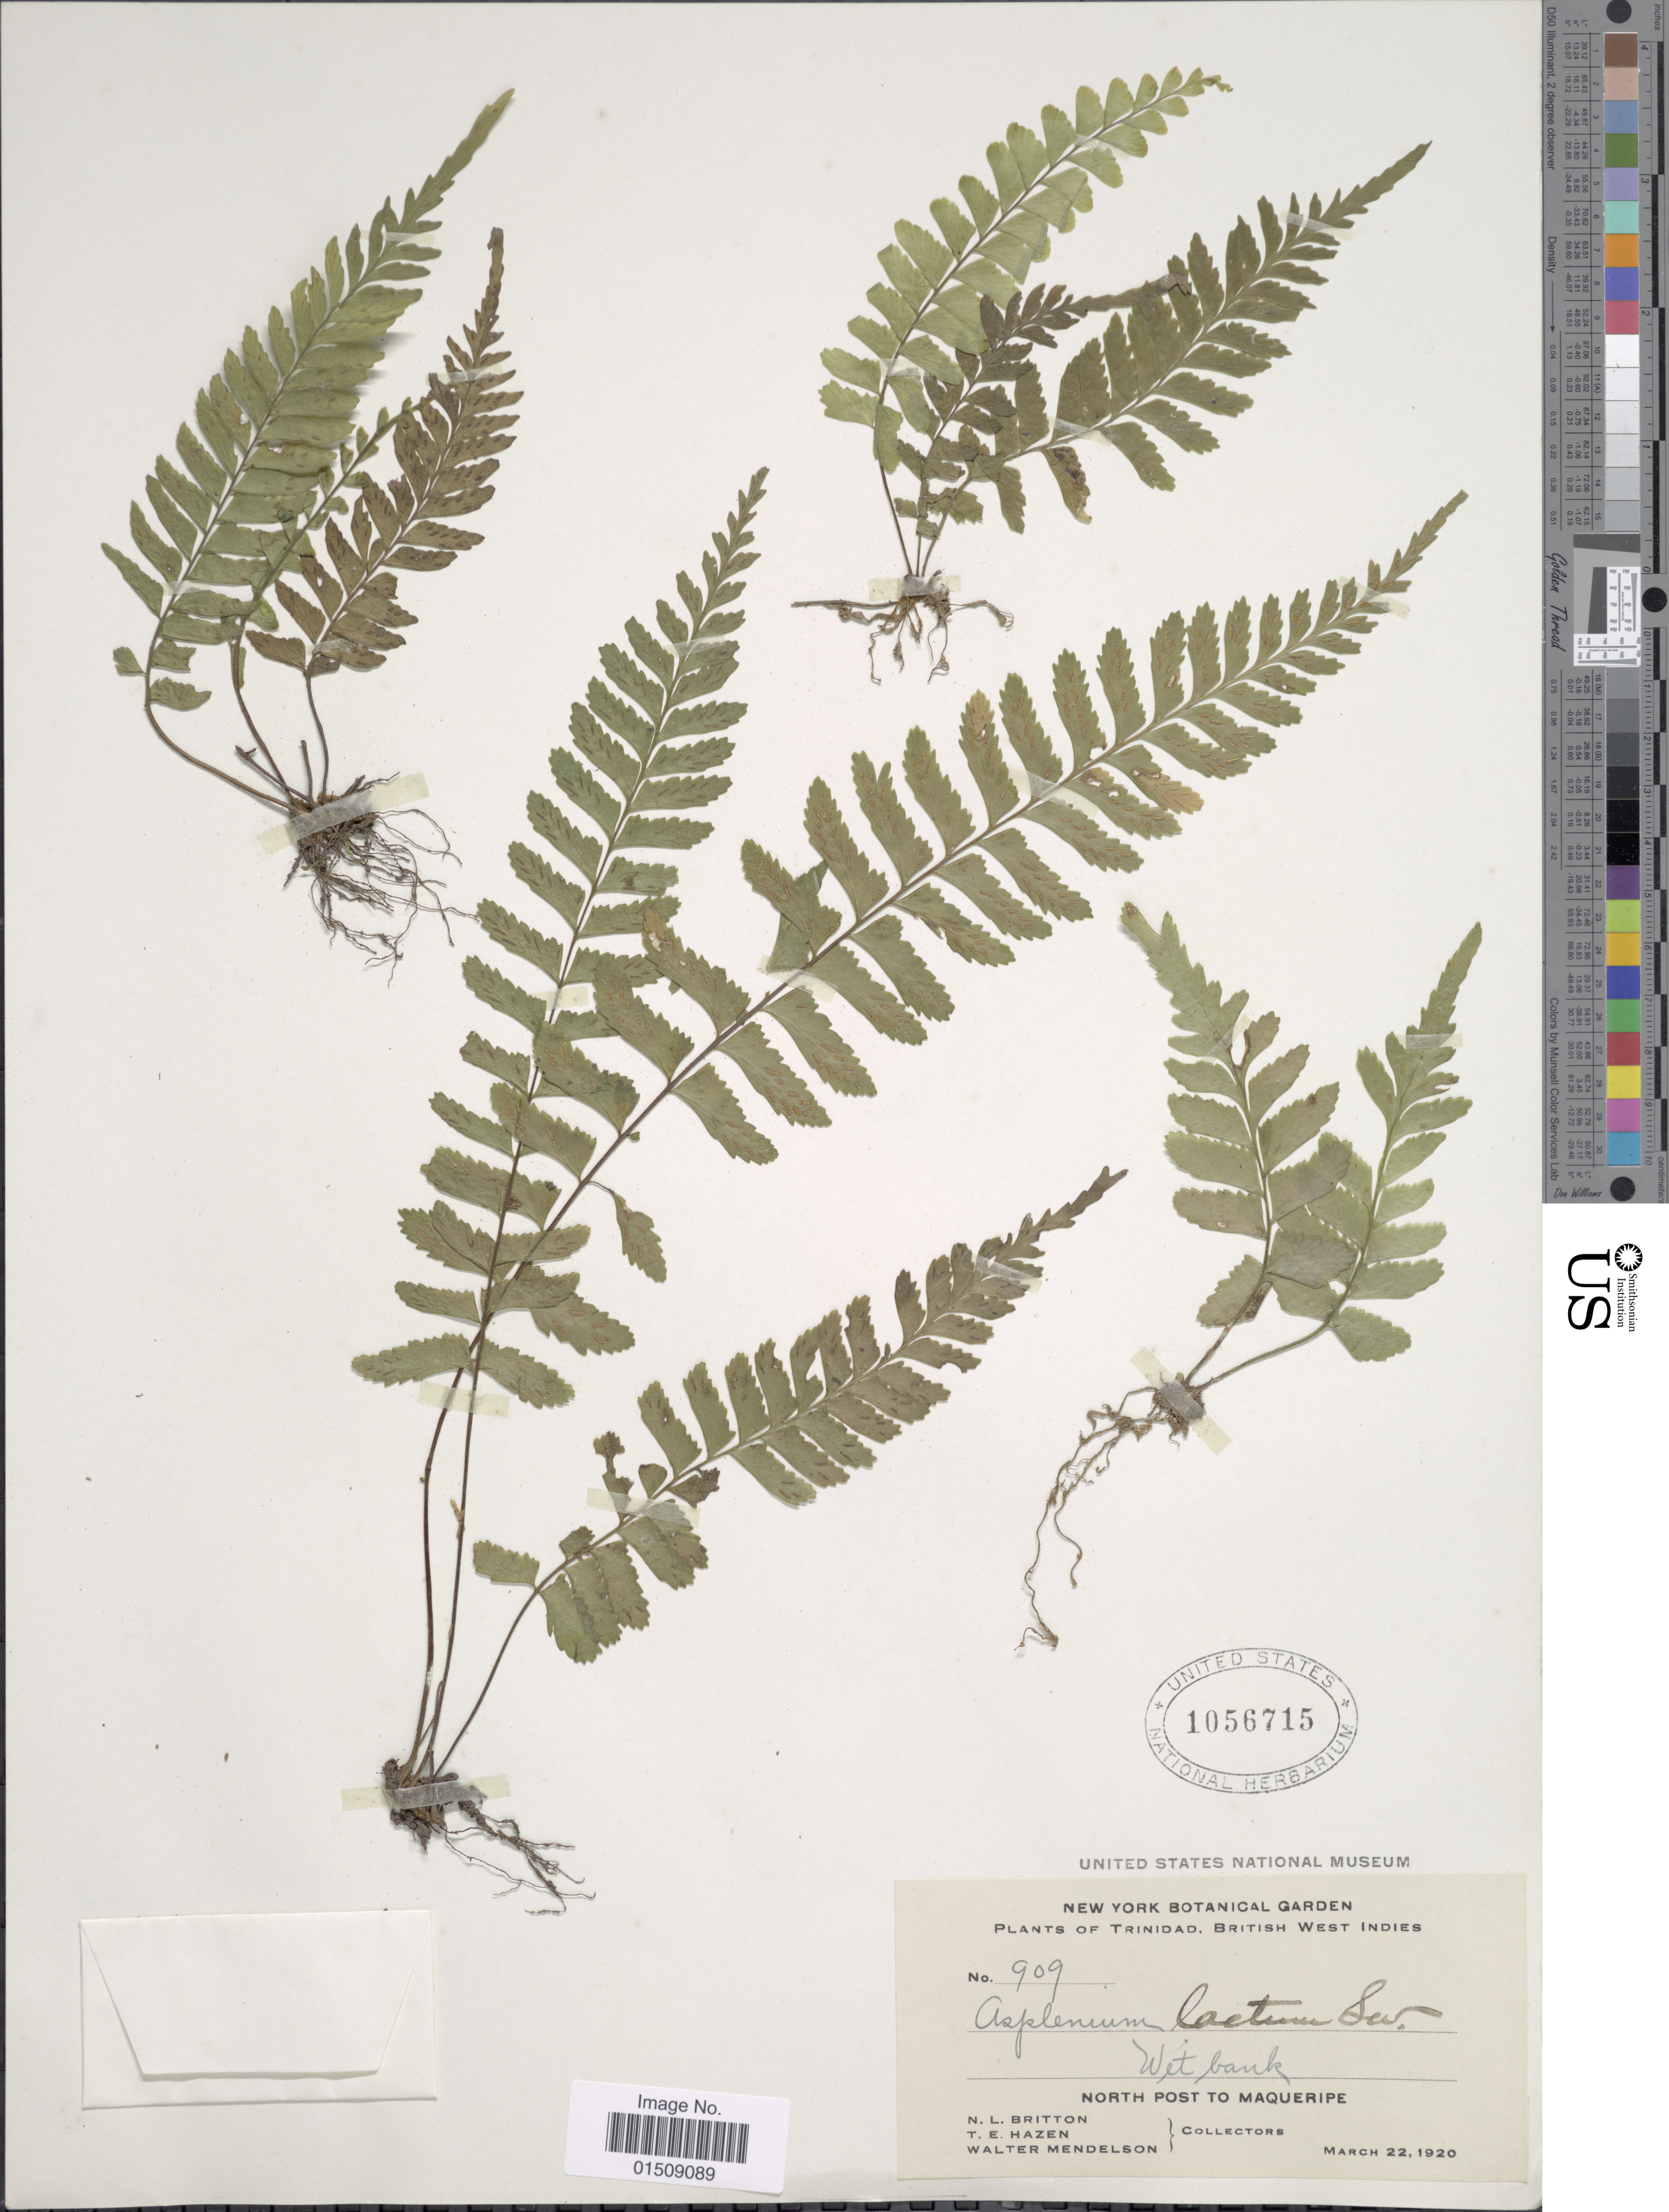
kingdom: Plantae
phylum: Tracheophyta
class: Polypodiopsida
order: Polypodiales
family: Aspleniaceae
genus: Asplenium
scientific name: Asplenium laetum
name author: Sw.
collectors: N. Britton, T. E. Hazen & W. Mendelson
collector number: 909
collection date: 1920-03-22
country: Trinidad and Tobago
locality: Trinidad, British West Indies, North post to Maqueripe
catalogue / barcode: US 1056715